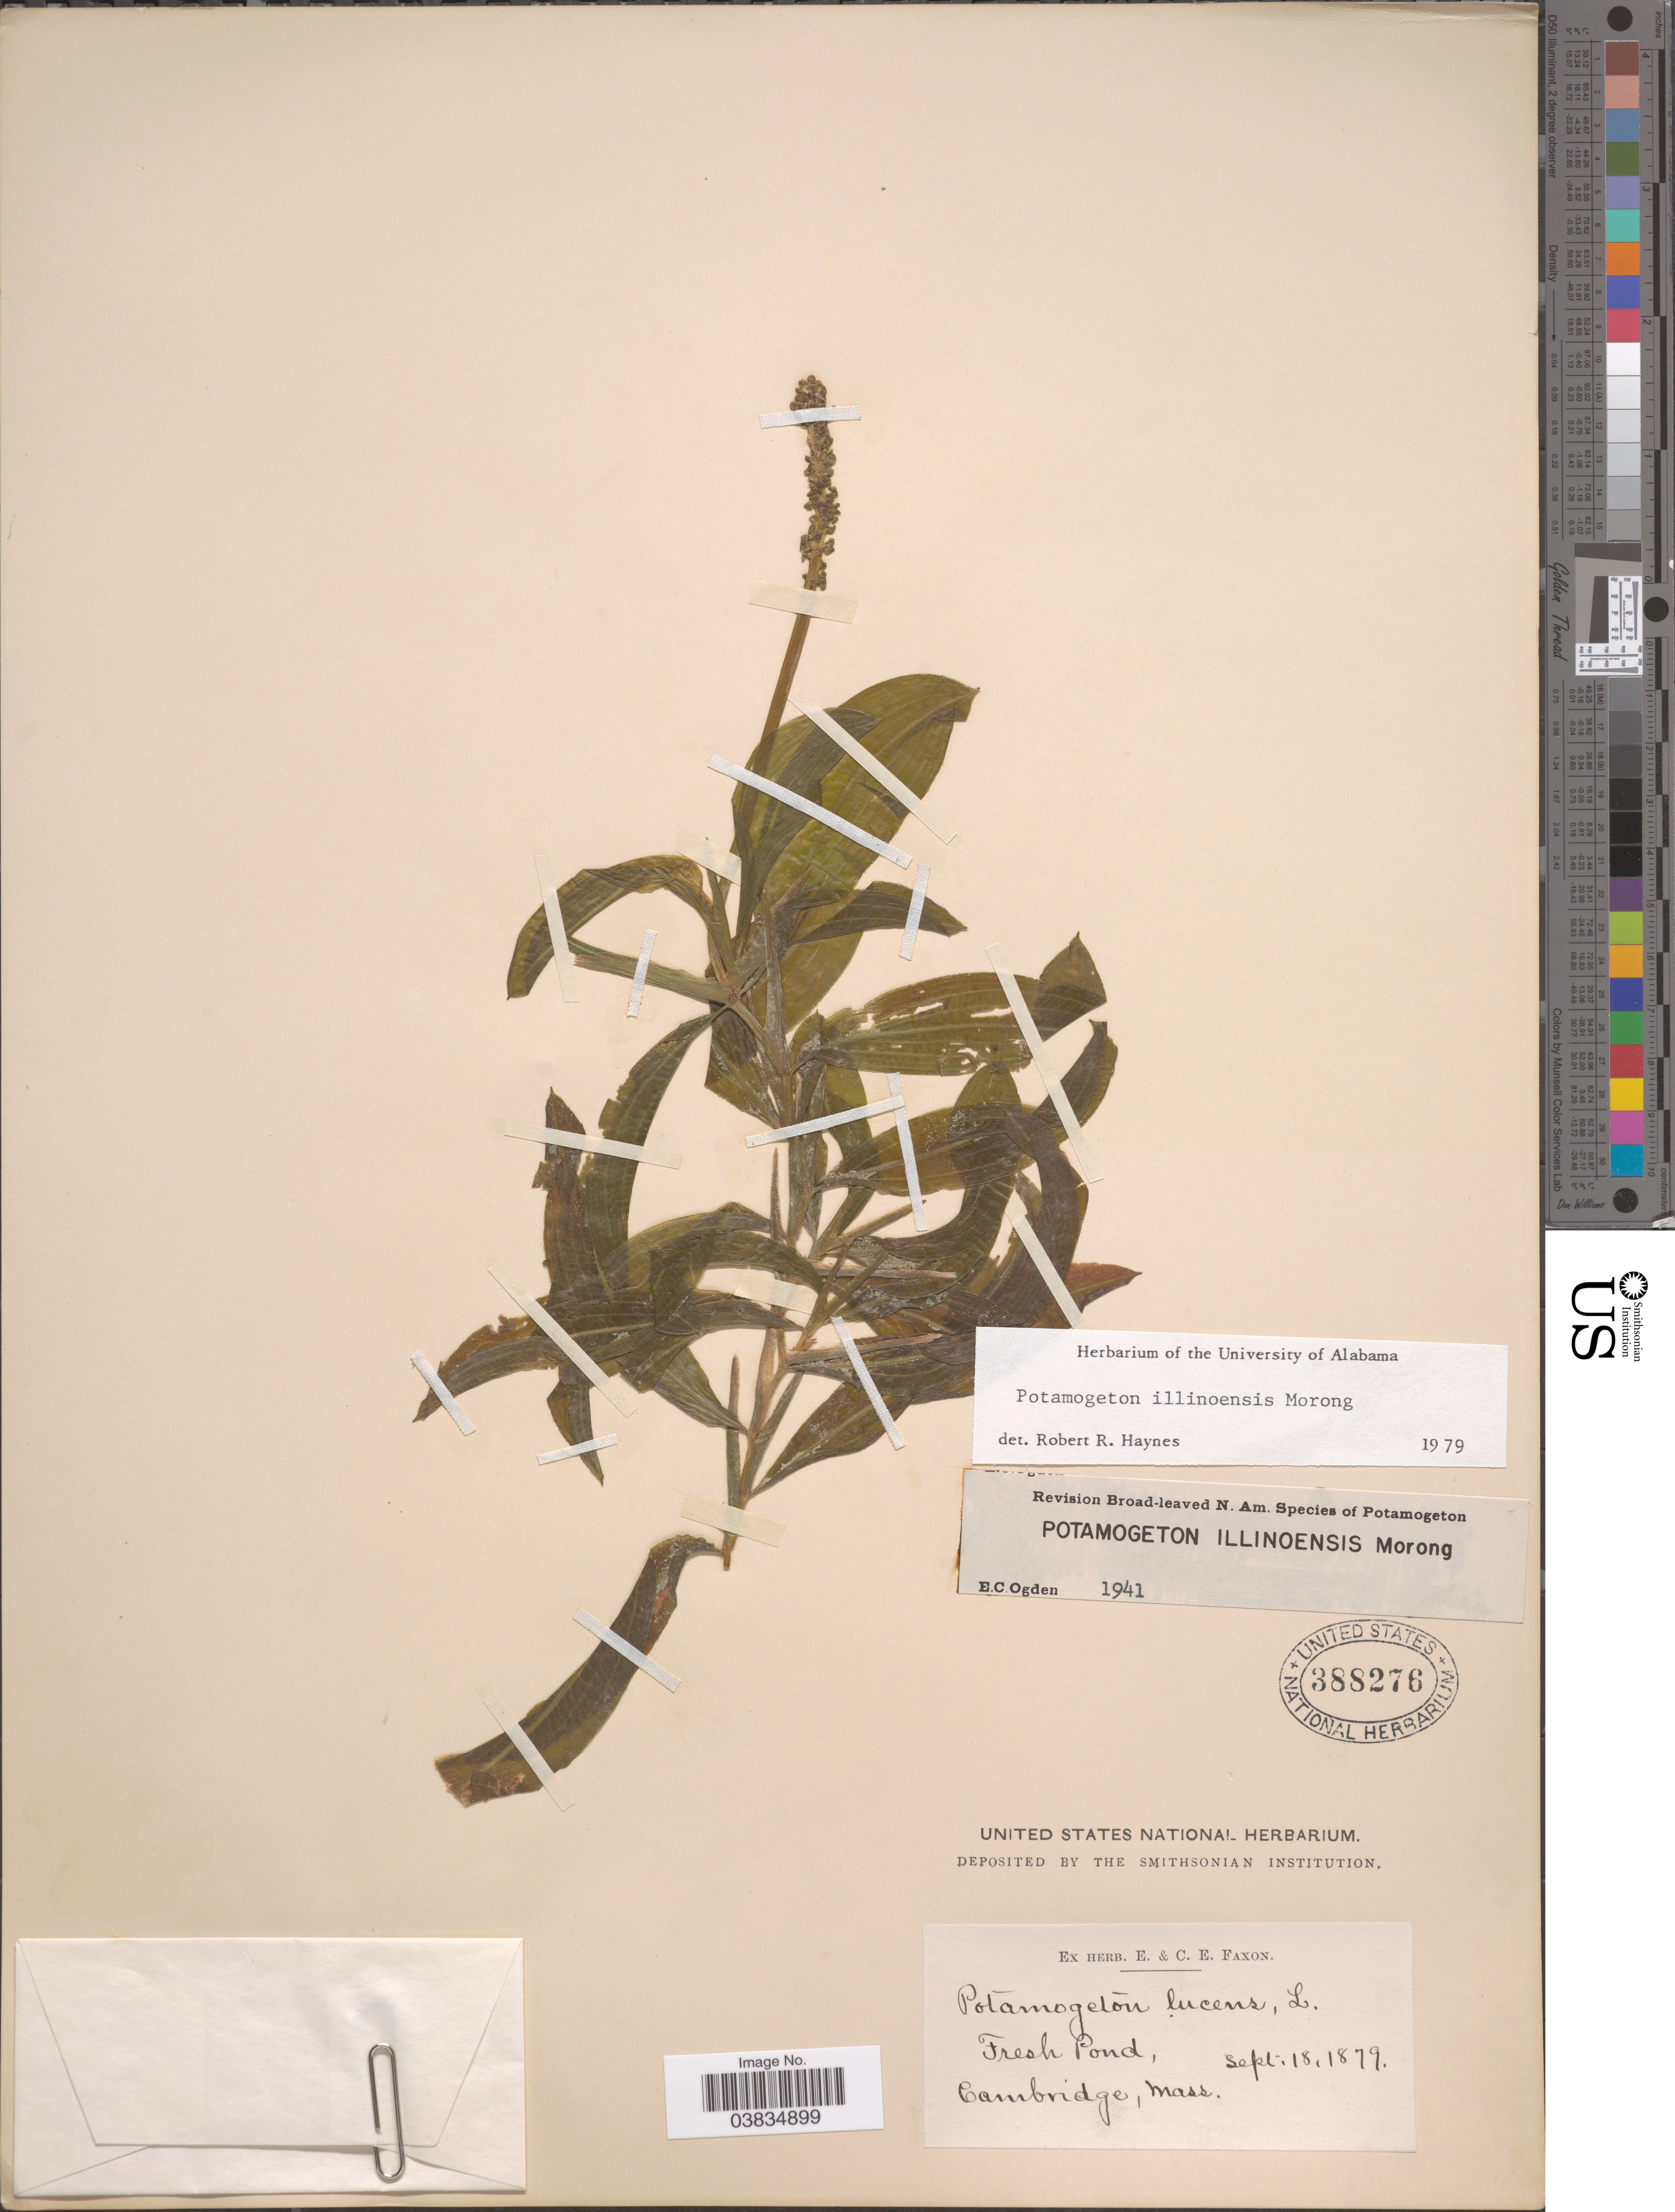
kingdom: Plantae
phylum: Tracheophyta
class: Liliopsida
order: Alismatales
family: Potamogetonaceae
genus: Potamogeton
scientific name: Potamogeton illinoensis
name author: Morong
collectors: ex herb. E. & C.E. Faxon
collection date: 1879-09-18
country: United States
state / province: Massachusetts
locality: Fresh Pond, Cambridge.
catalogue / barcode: US 388276